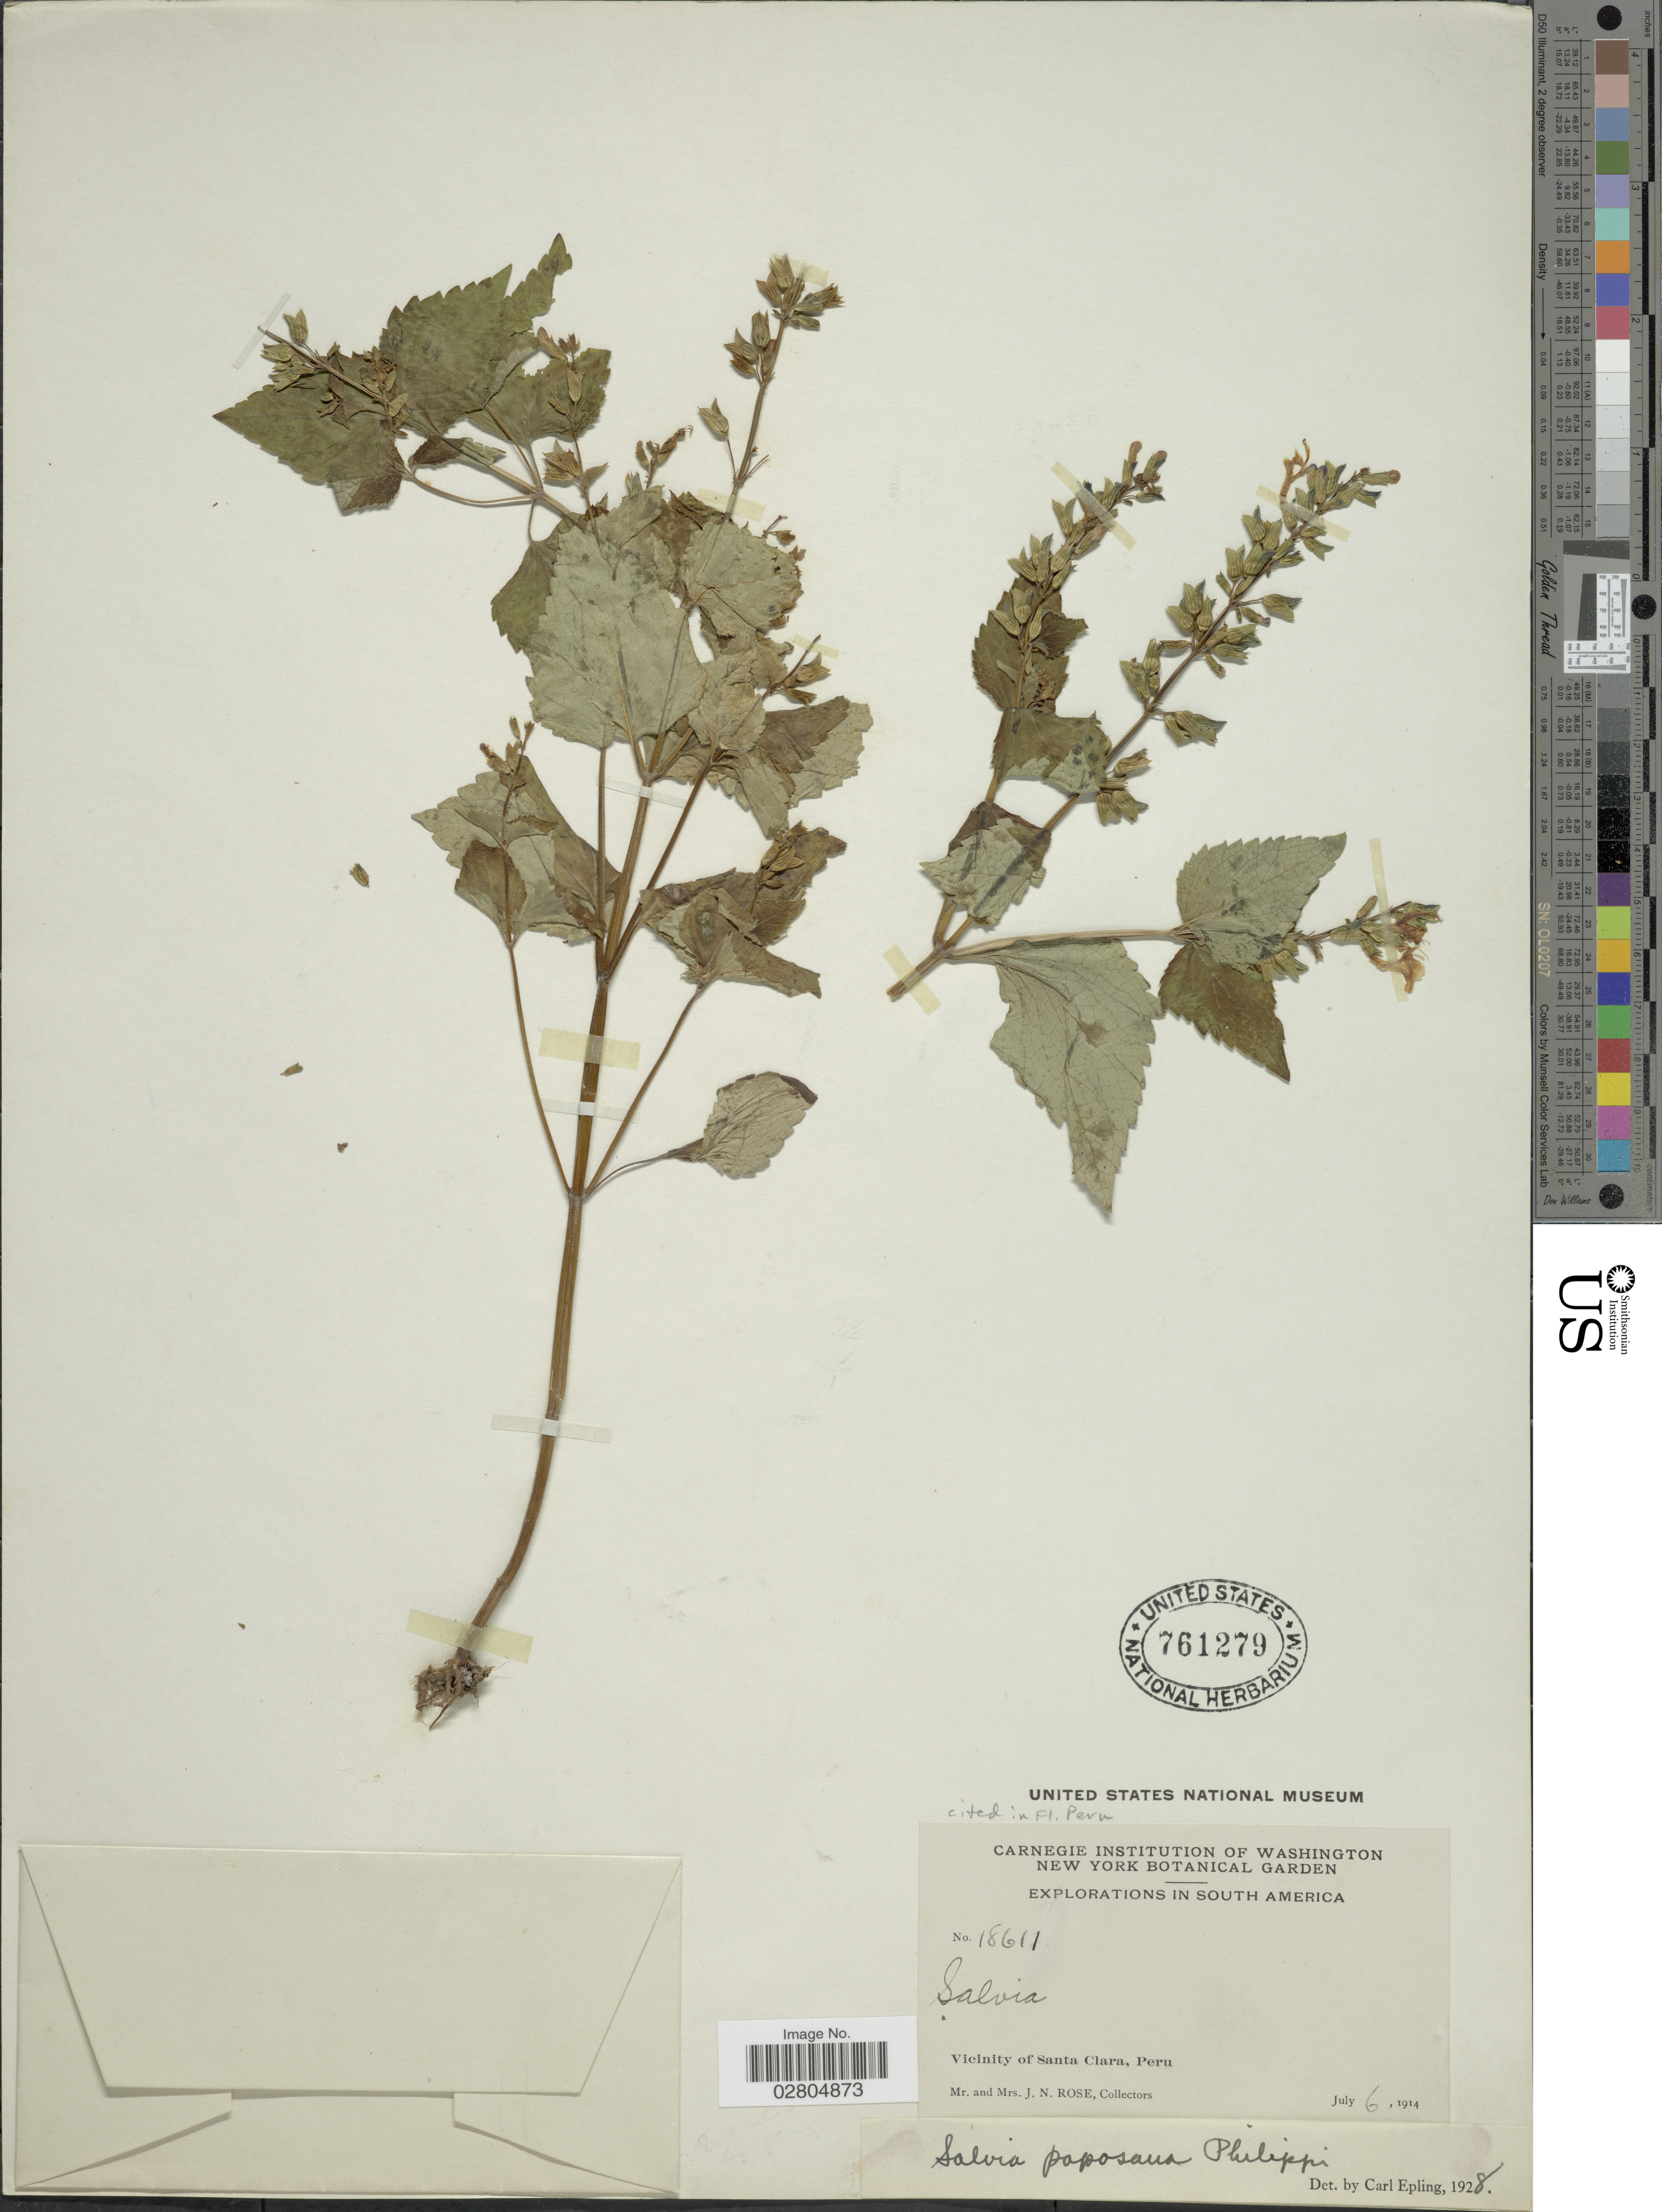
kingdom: Plantae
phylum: Tracheophyta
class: Magnoliopsida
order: Lamiales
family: Lamiaceae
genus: Salvia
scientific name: Salvia paposana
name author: Phil.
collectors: J. N. Rose & L. B. Rose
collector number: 18611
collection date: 1914-07-06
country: Peru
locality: Vicinity of Santa Clara.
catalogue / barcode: US 761279